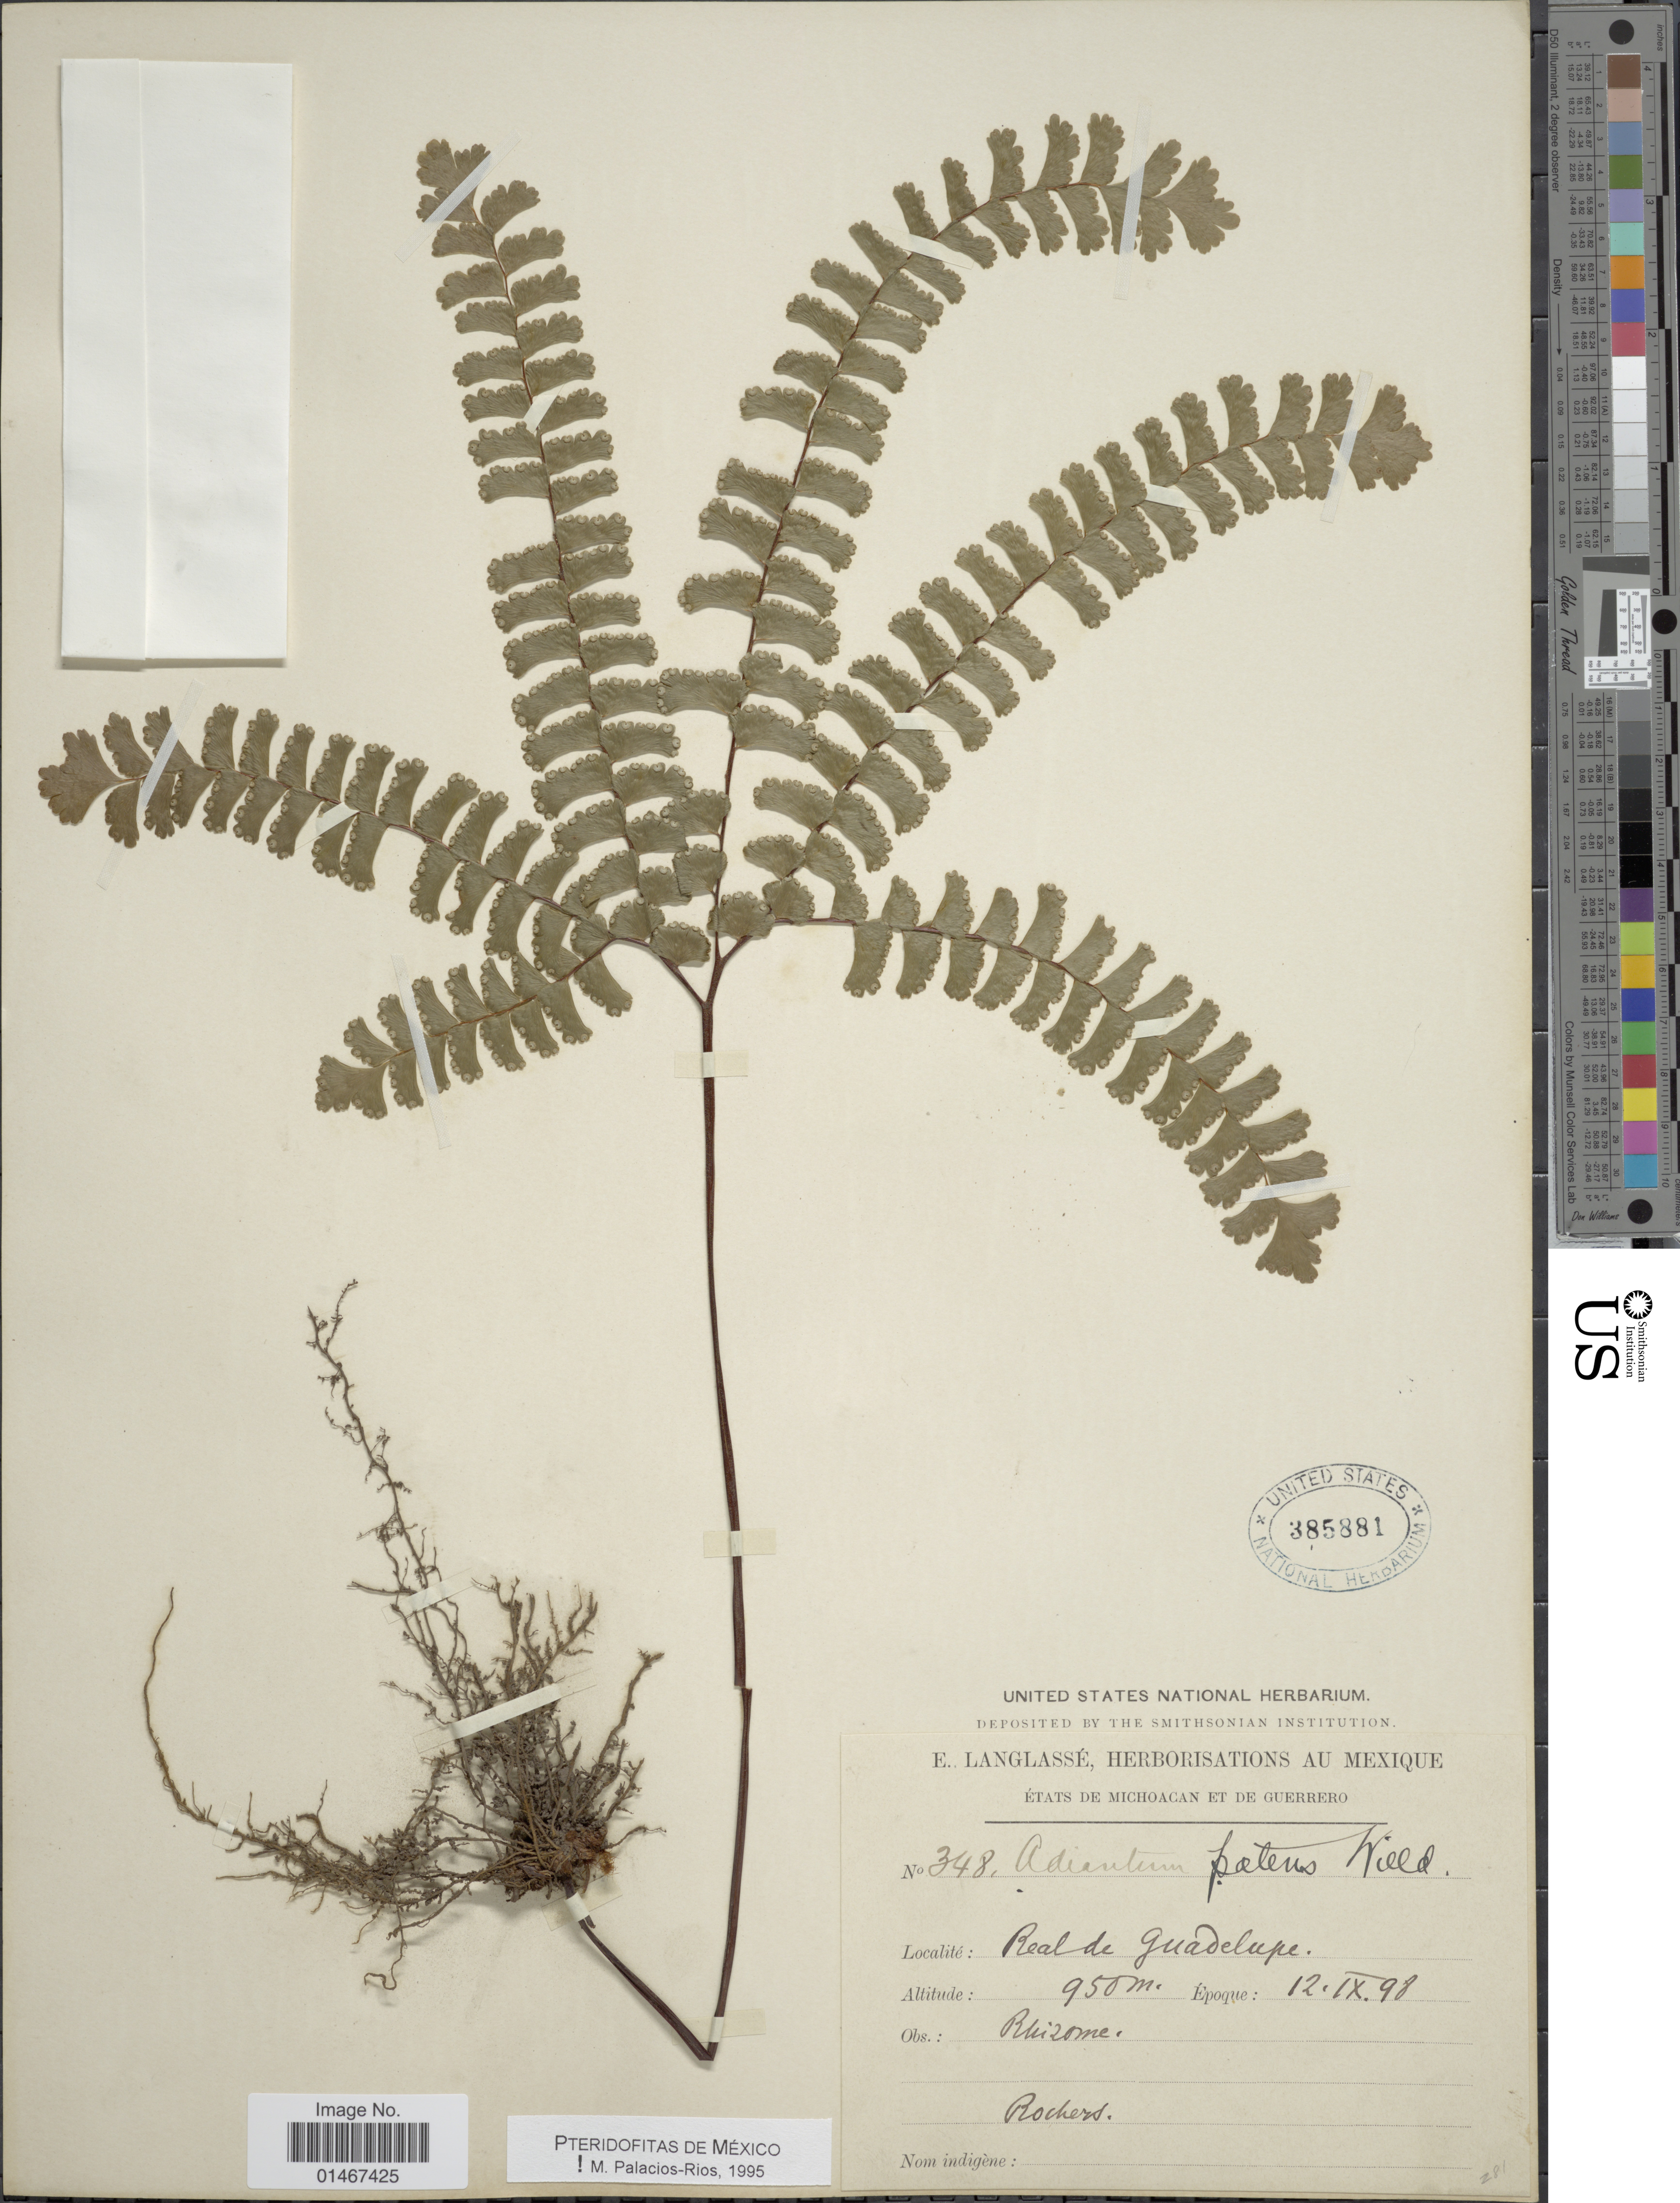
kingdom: Plantae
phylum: Tracheophyta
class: Polypodiopsida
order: Polypodiales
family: Pteridaceae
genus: Adiantum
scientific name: Adiantum patens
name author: Willd.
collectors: E. Langlassé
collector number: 348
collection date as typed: Transcribed d/m/y: 12/9/98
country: Mexico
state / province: Baja California Norte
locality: Etatds de Michoacan et de Guerrero. Real de Guadelupe.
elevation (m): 950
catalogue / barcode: US 385881